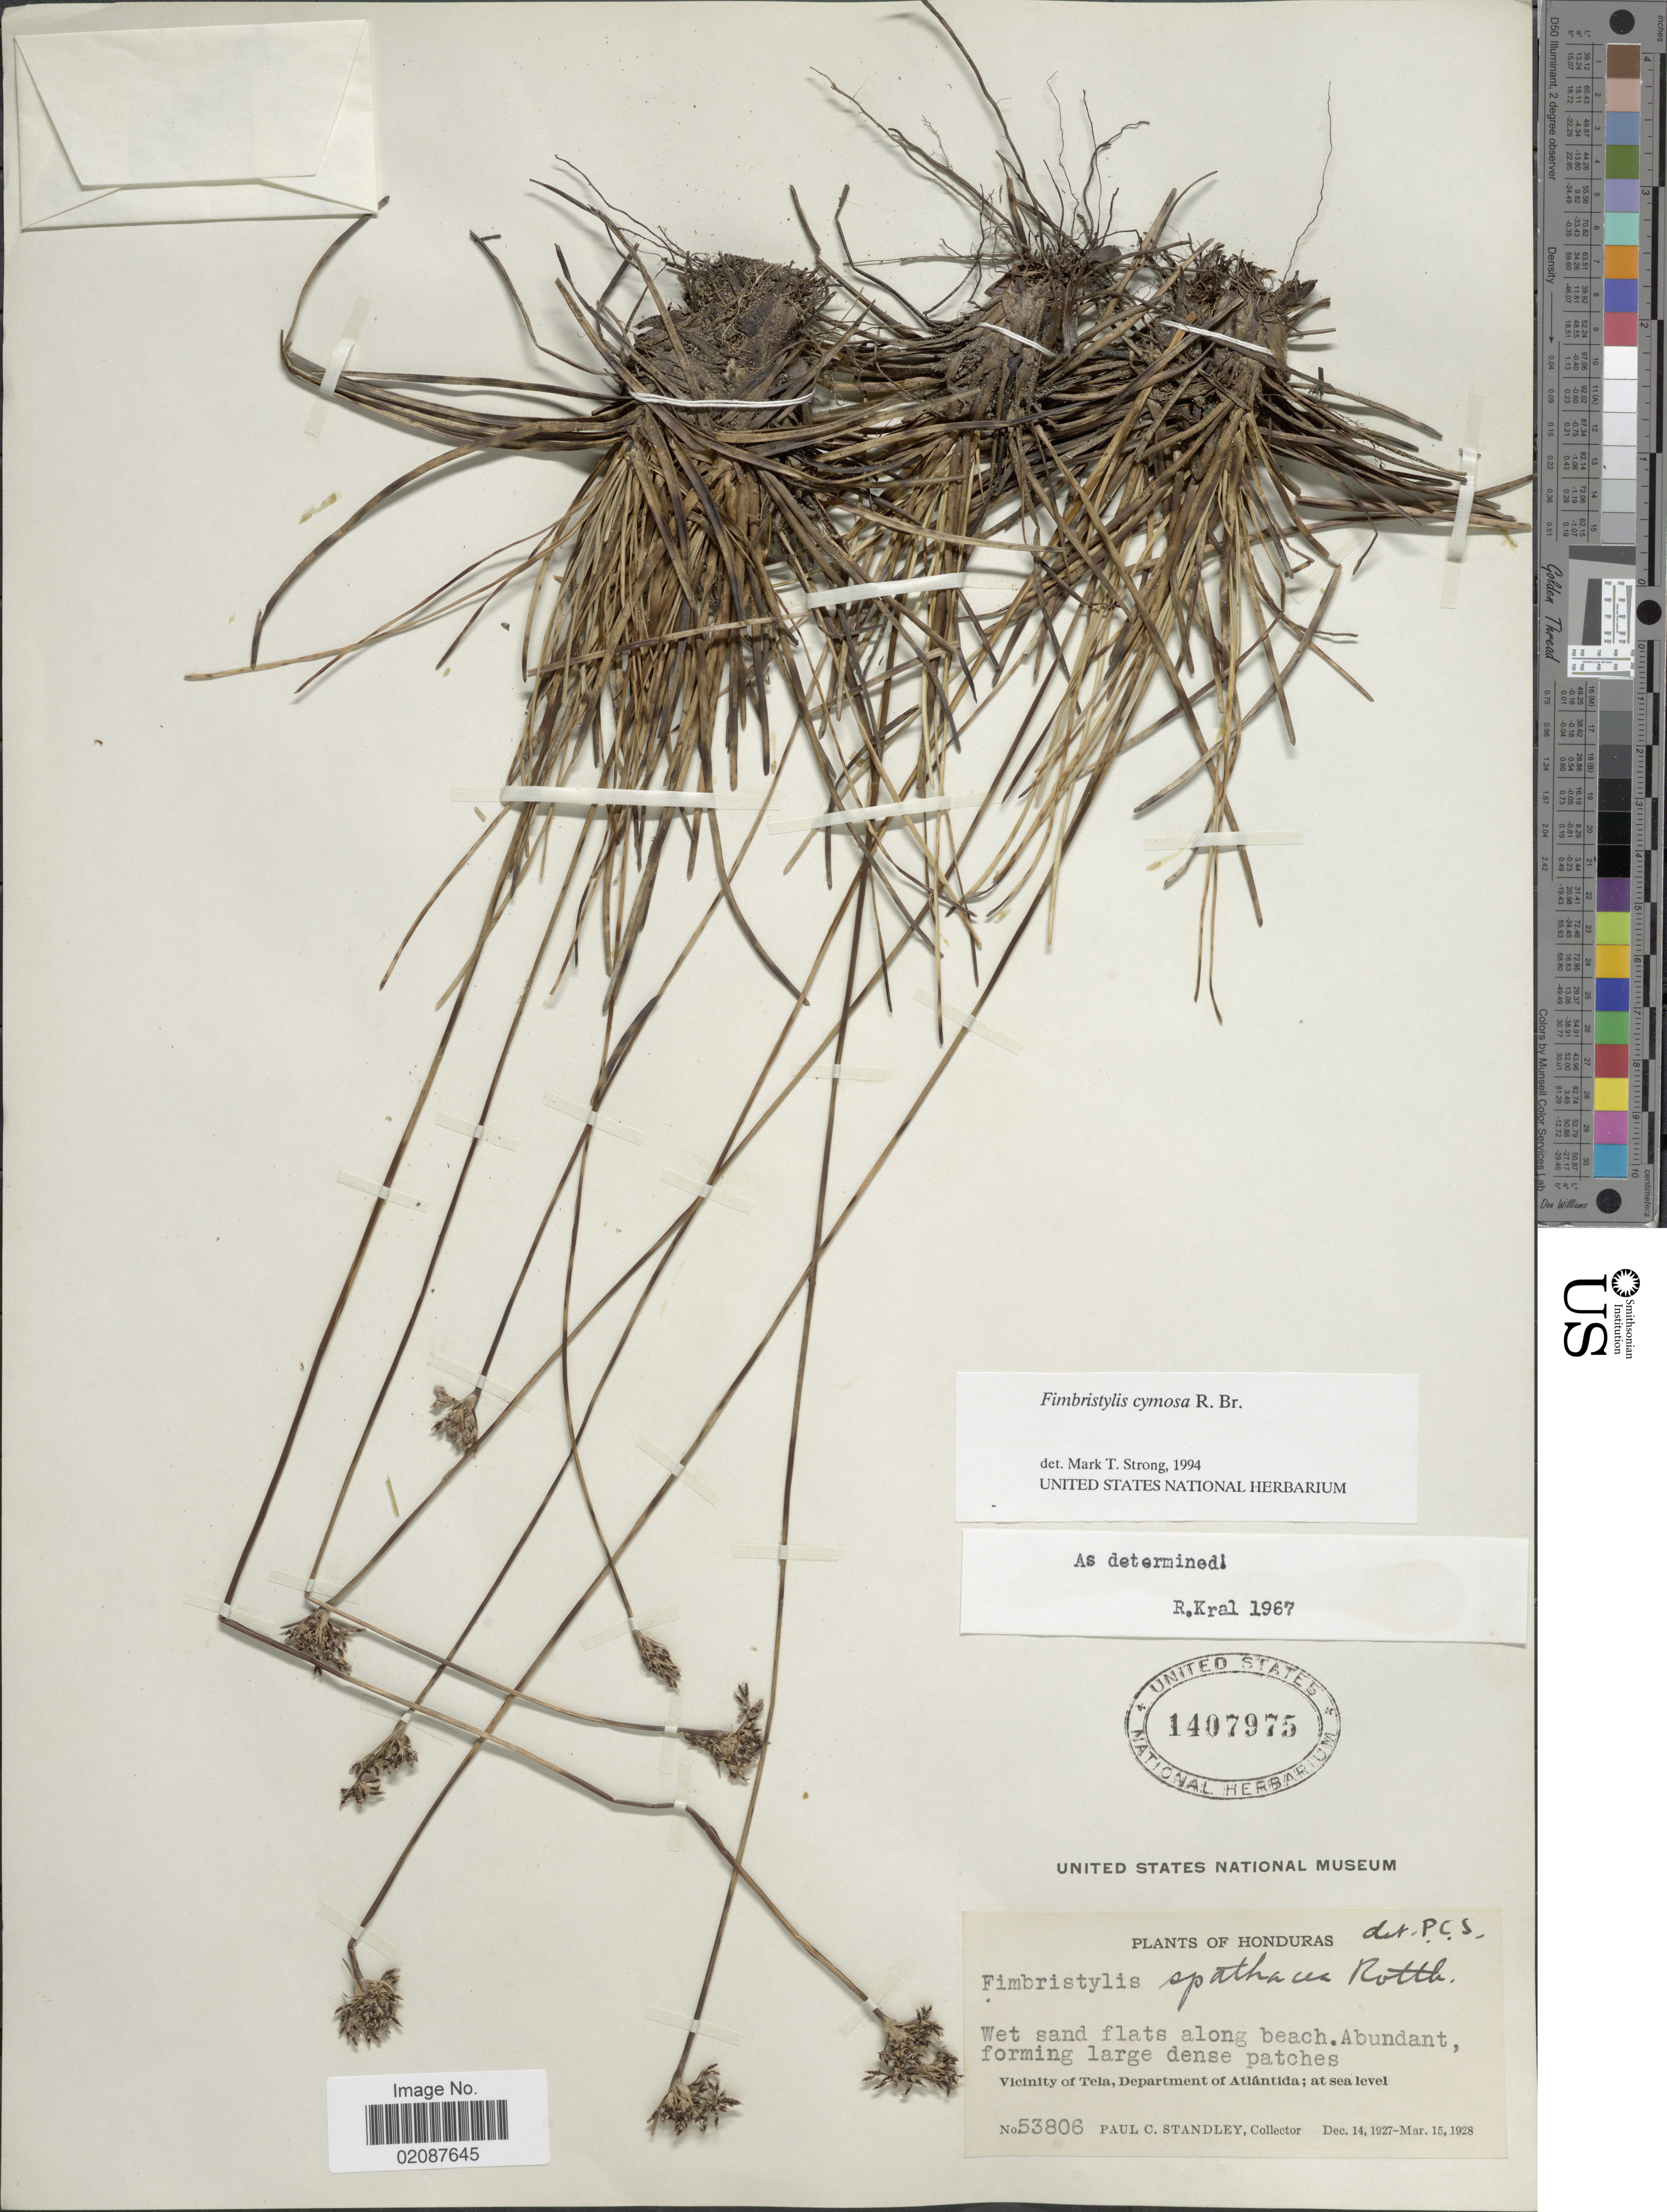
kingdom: Plantae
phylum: Tracheophyta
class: Liliopsida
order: Poales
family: Cyperaceae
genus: Fimbristylis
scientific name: Fimbristylis cymosa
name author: R. Br.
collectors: P. C. Standley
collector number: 53806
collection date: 1927-12-14/1928-03-15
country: Honduras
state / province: Atlántida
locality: Wet sand flats along beach, Vicinity of Tela.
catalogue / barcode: US 1407975